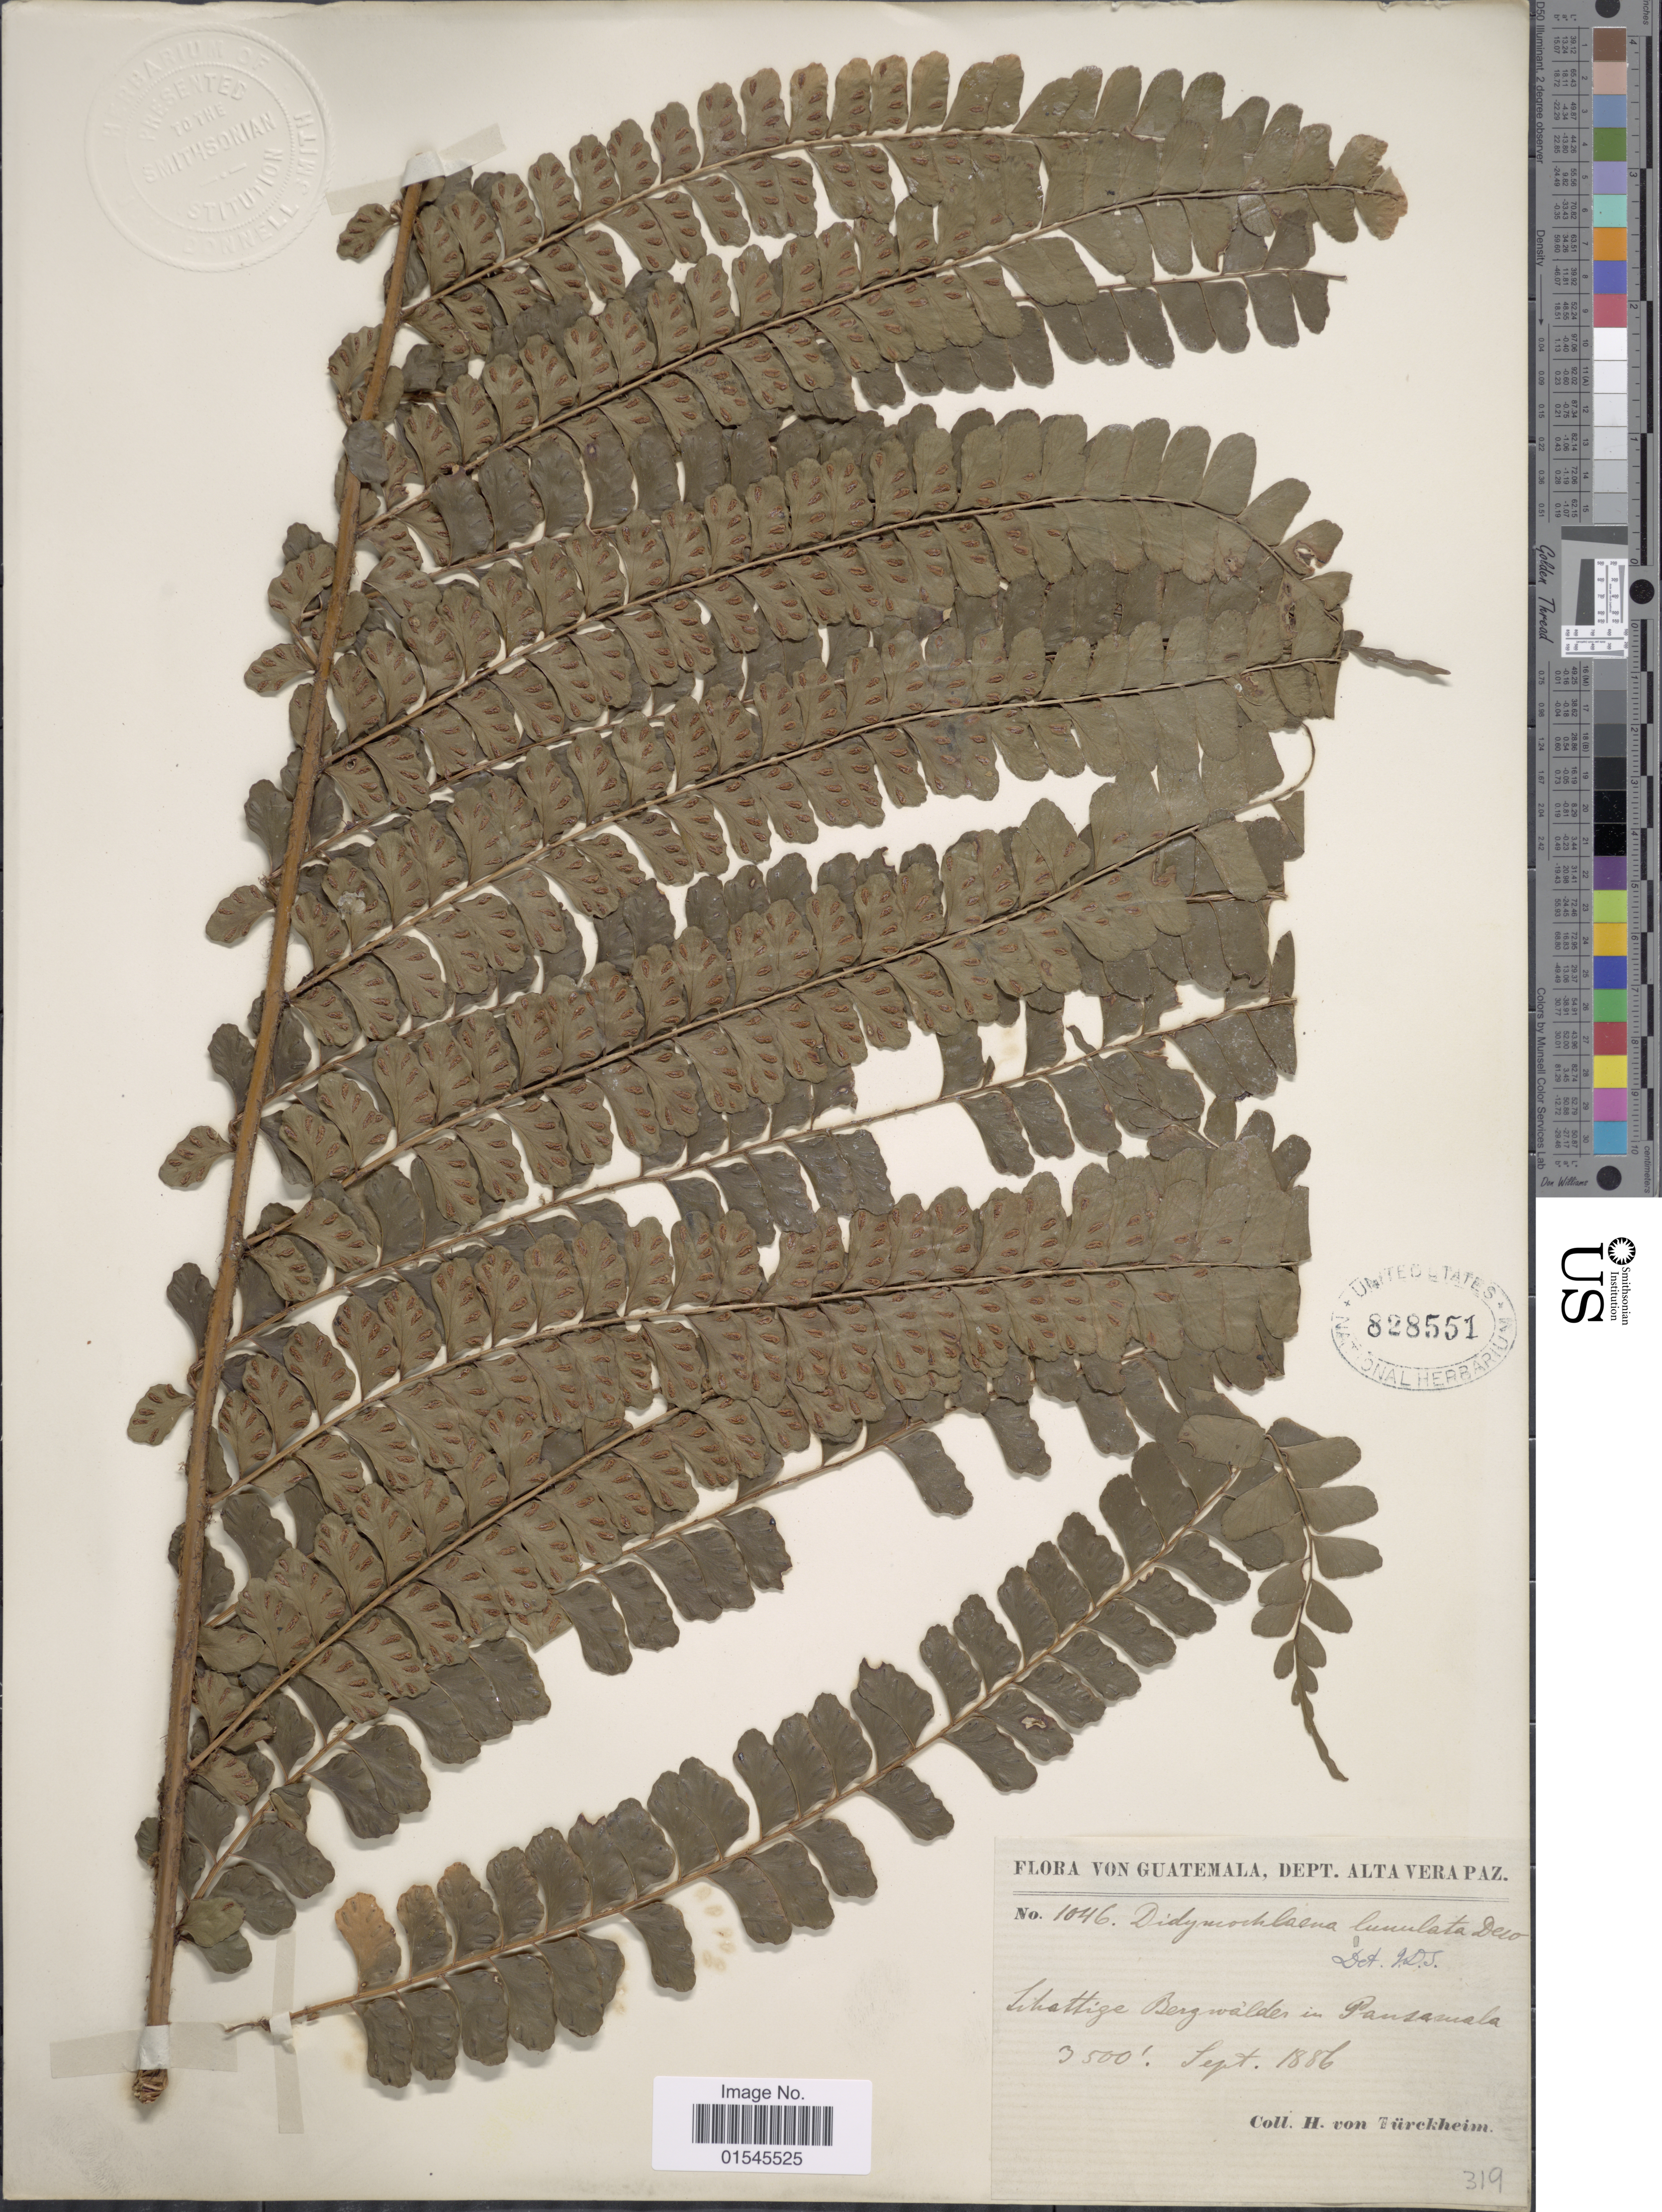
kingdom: Plantae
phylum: Tracheophyta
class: Polypodiopsida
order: Polypodiales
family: Didymochlaenaceae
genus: Didymochlaena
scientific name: Didymochlaena truncatula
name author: (Sw.) J. Sm.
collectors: H. von Türckheim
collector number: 1046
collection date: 1886-09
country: Guatemala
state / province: Alta Verapaz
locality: Schattige Bergwalden in Pansamala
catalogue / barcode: US 828551